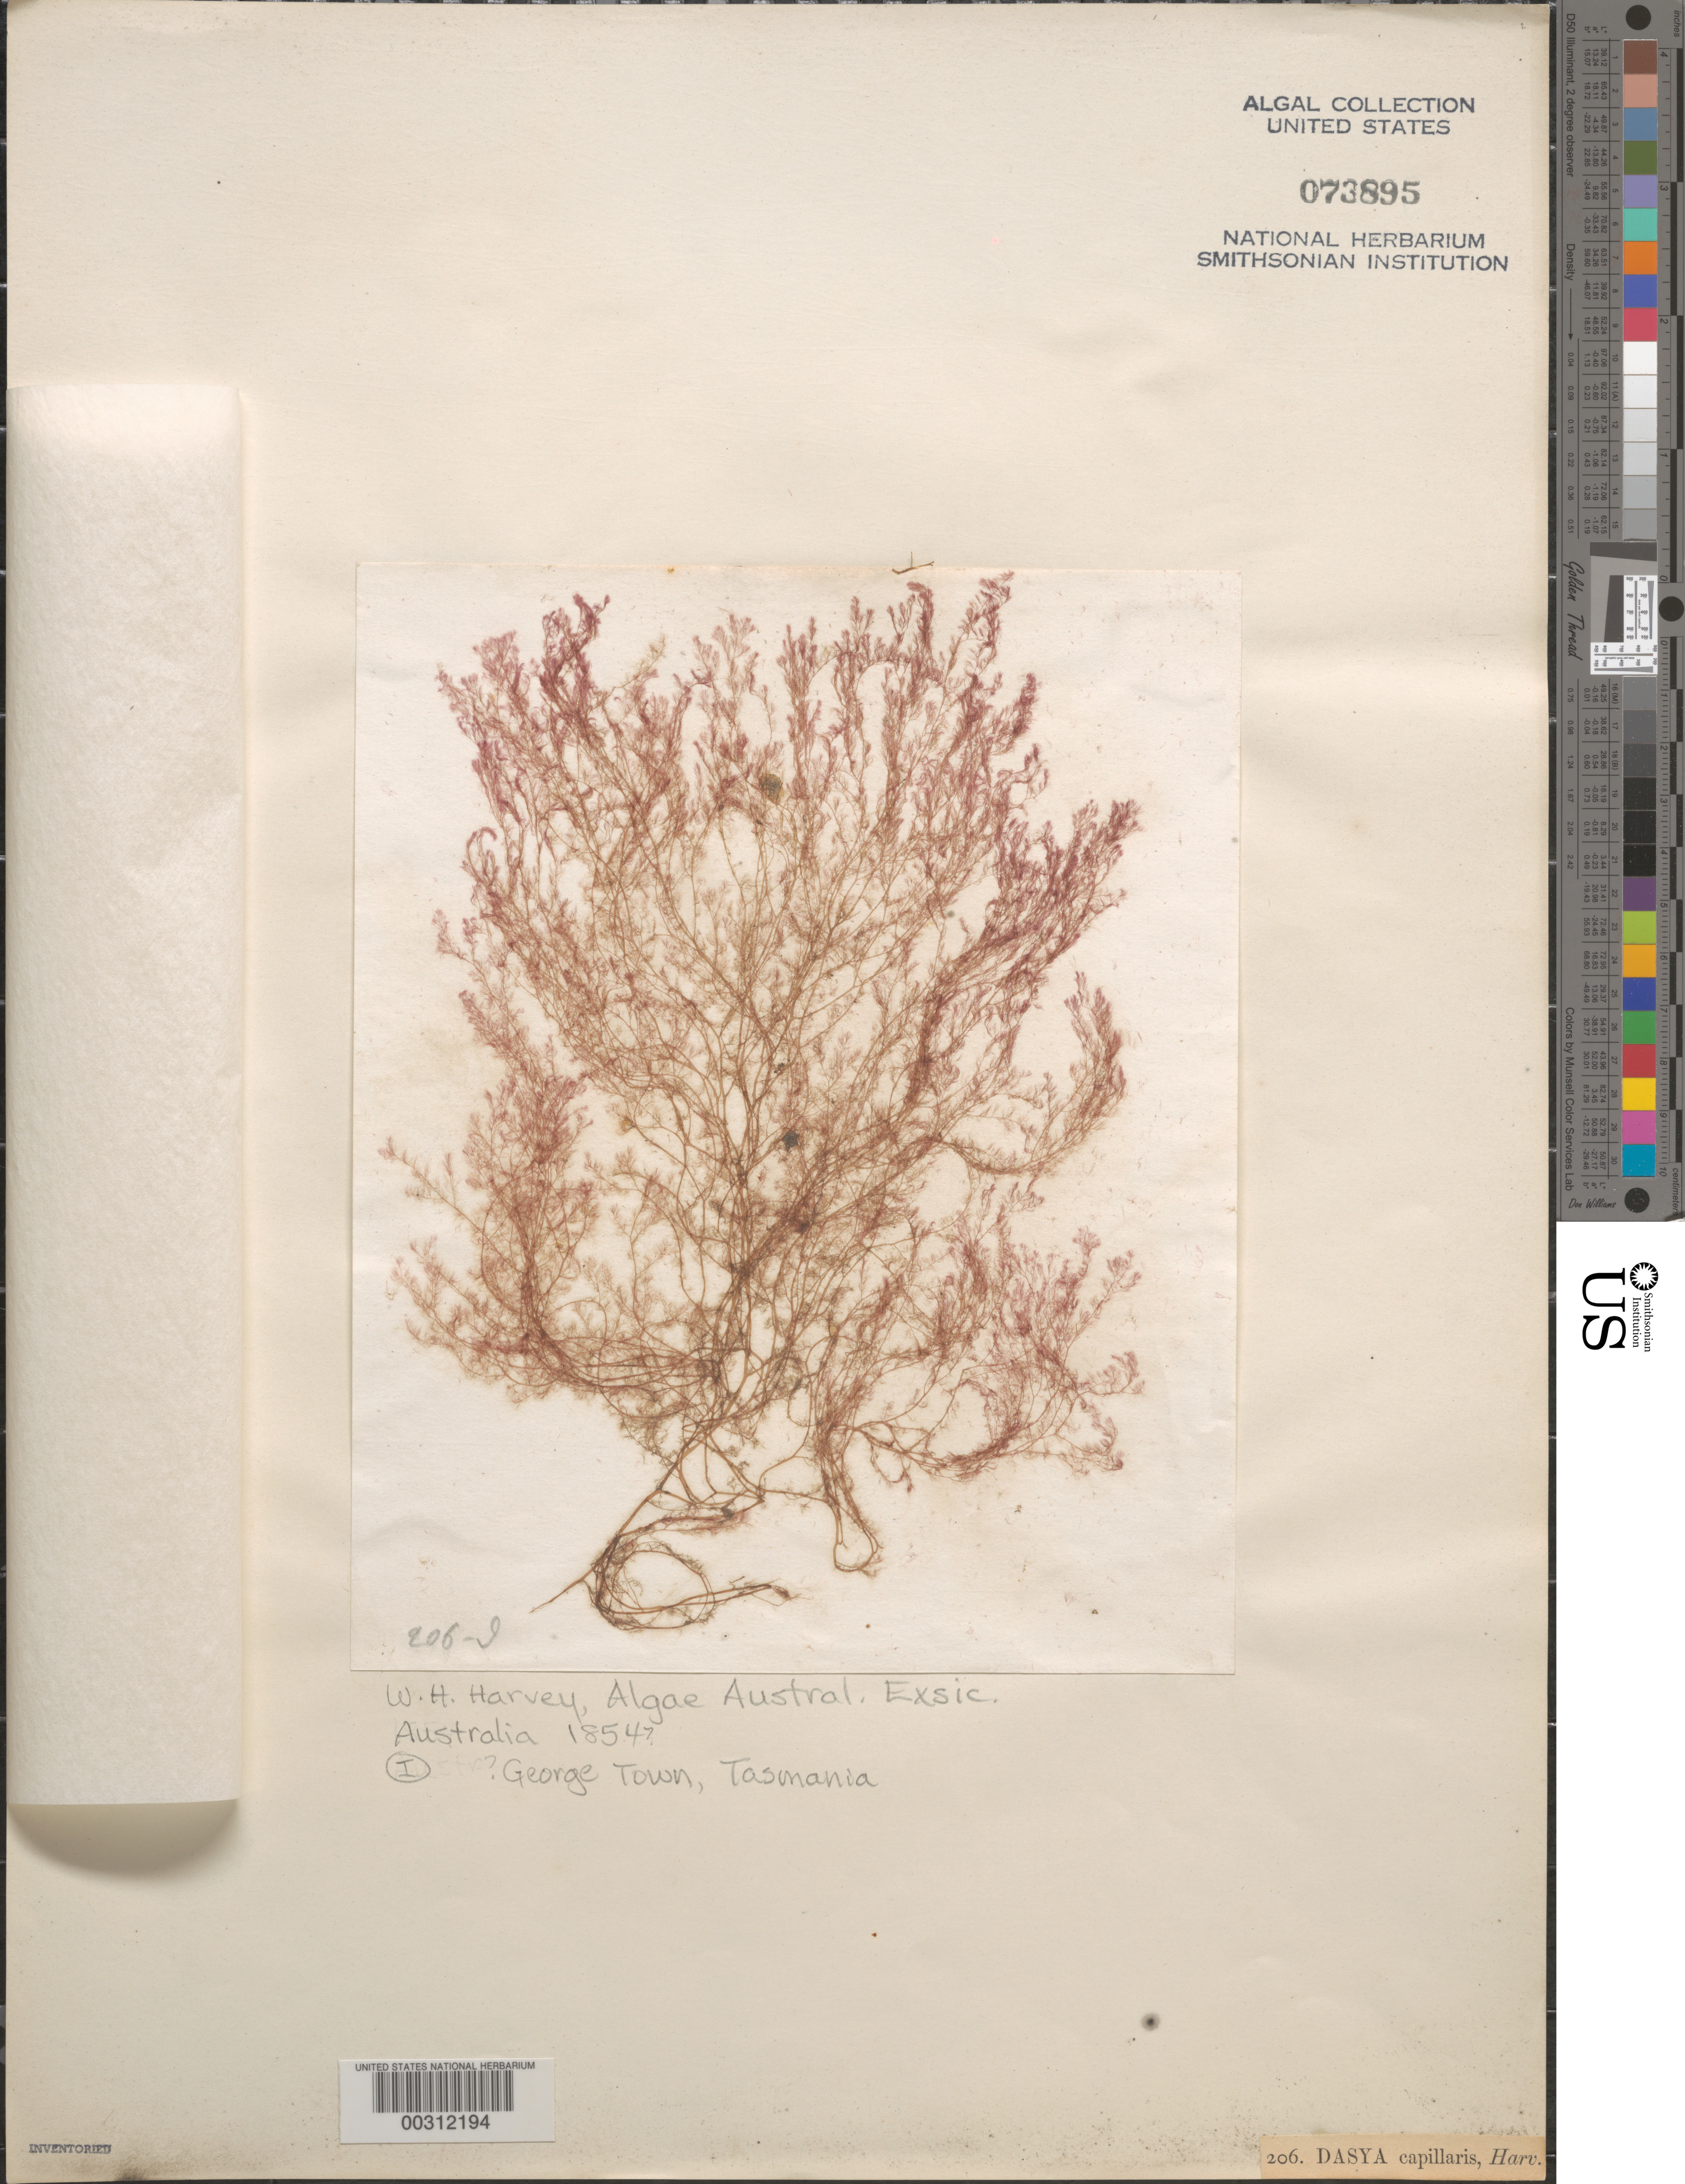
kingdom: Plantae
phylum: Rhodophyta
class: Florideophyceae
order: Ceramiales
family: Dasyaceae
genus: Dasya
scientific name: Dasya capillaris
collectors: W. Harvey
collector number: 206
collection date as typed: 1854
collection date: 1854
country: Australia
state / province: Tasmania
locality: George Town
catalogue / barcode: US 73895